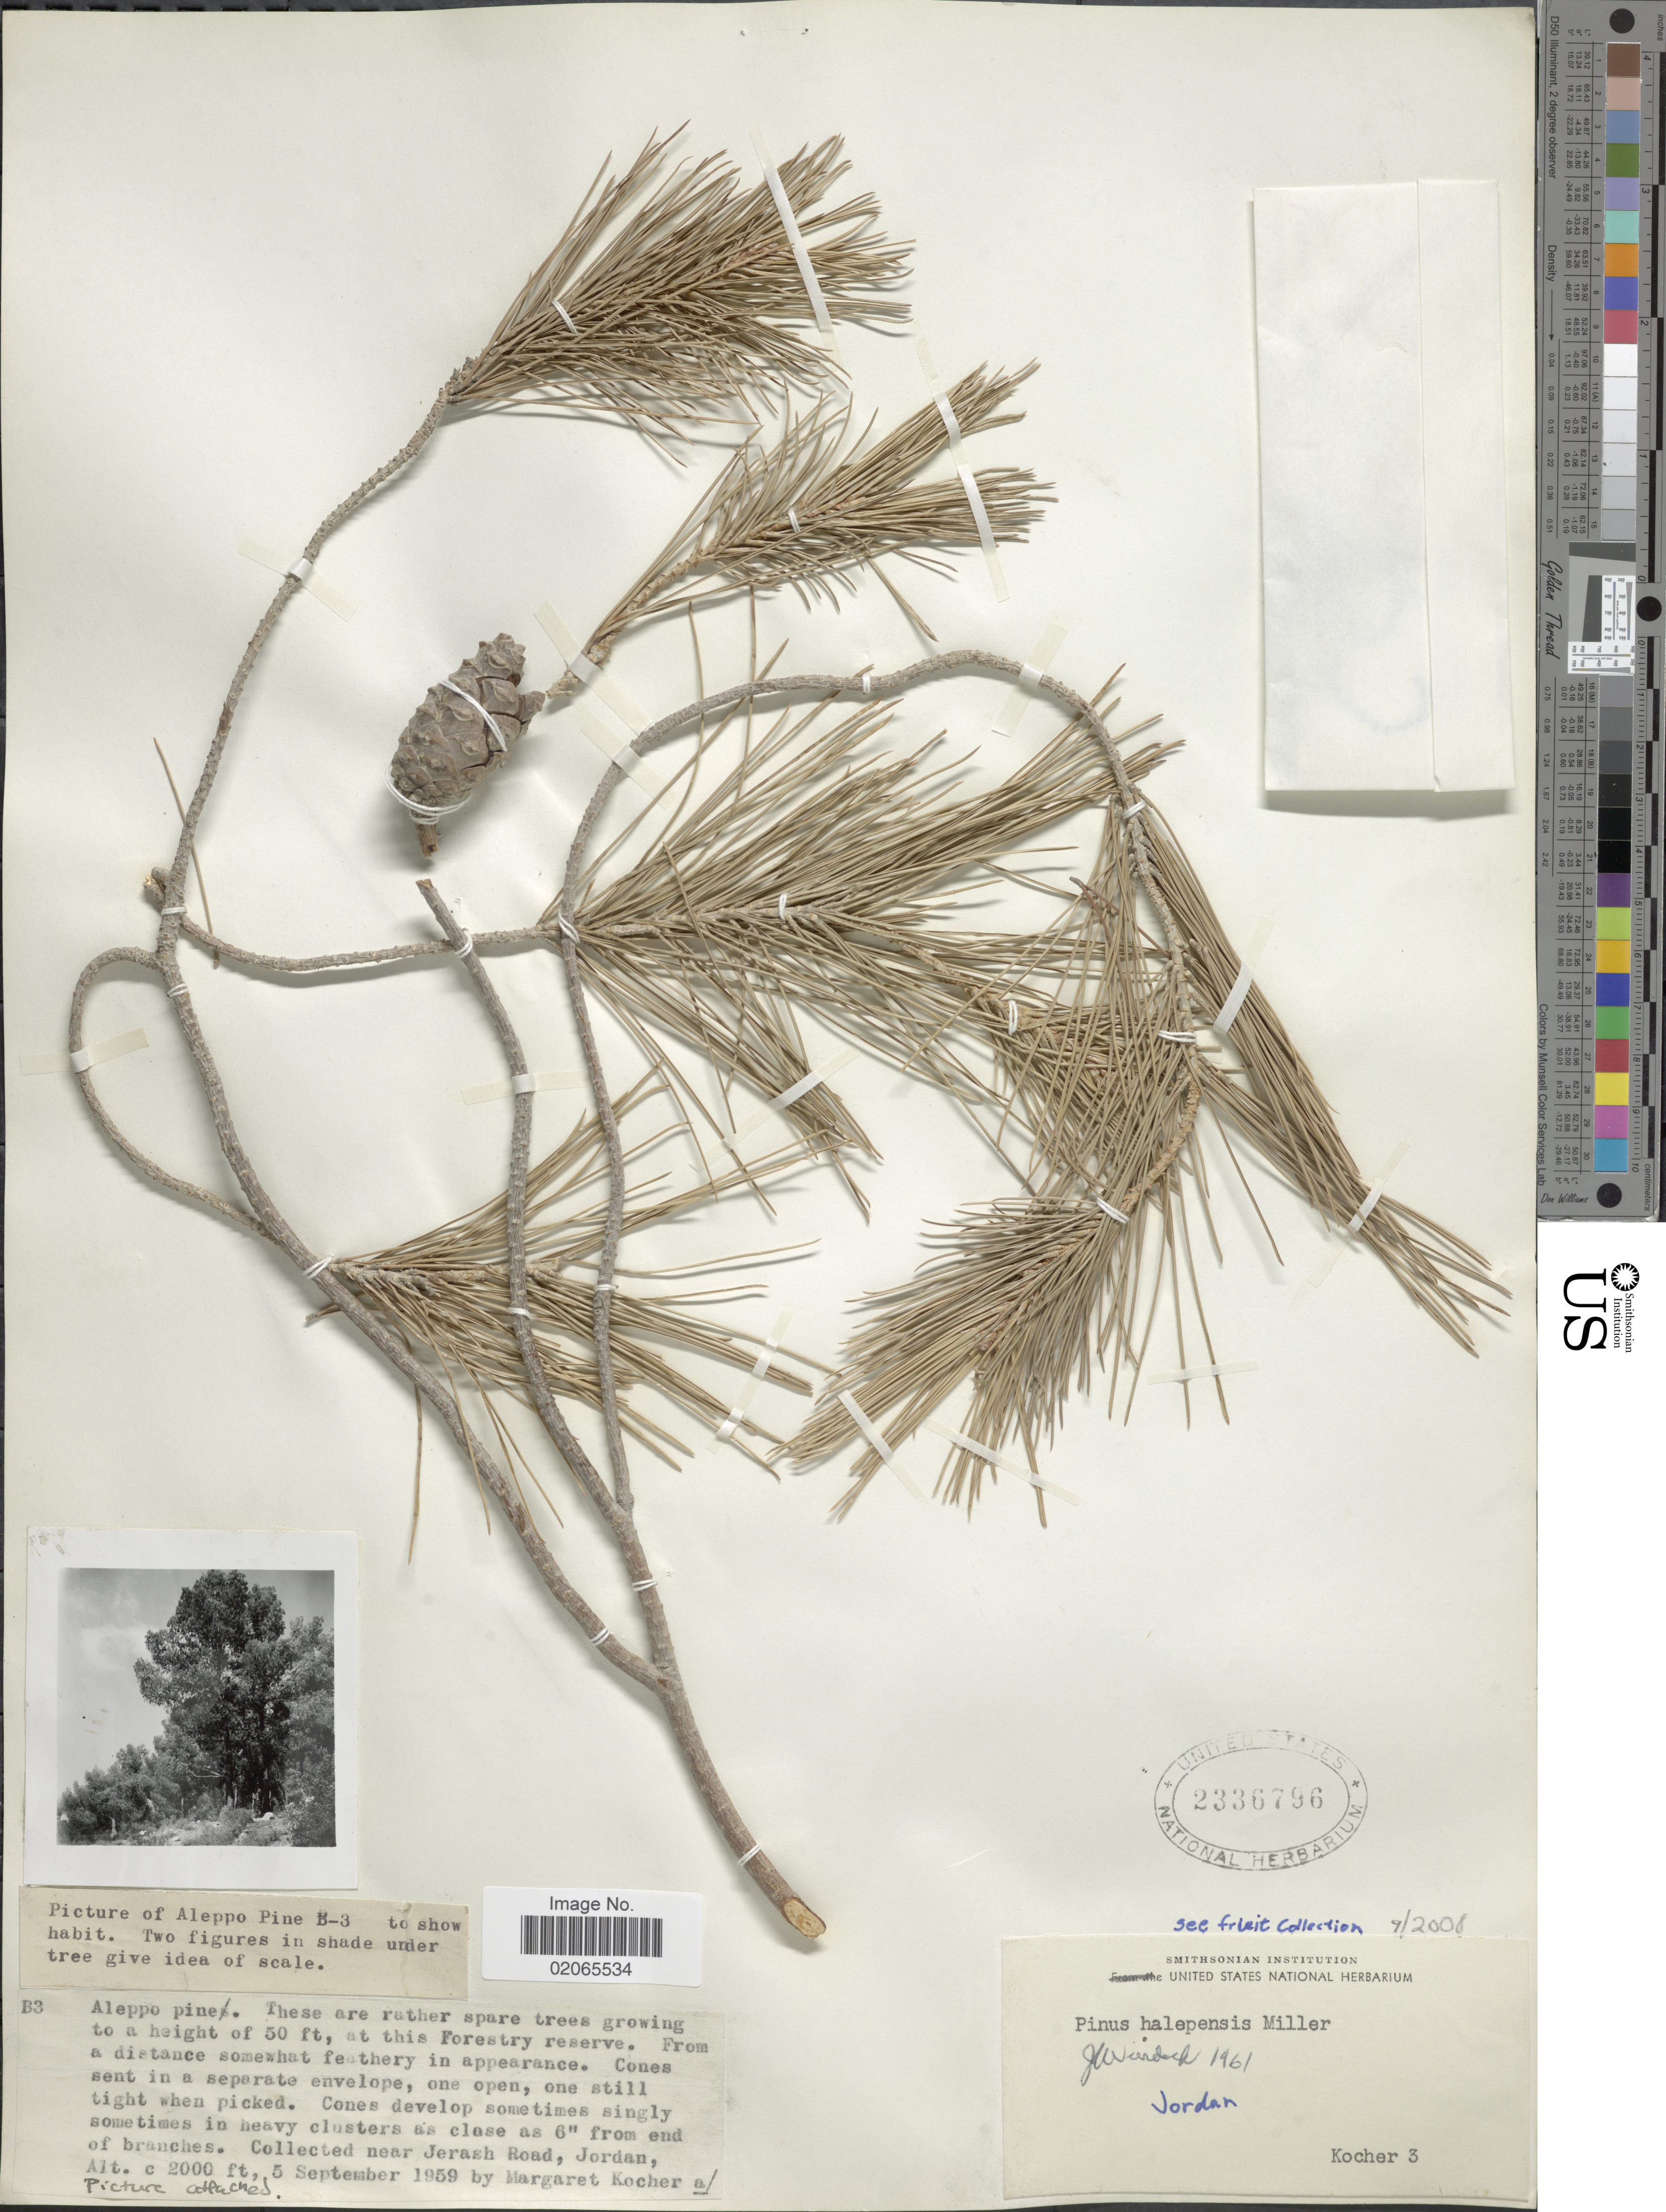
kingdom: Plantae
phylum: Tracheophyta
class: Pinopsida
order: Pinales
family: Pinaceae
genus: Pinus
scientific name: Pinus halepensis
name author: Mill.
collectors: M. Kocher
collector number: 3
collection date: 1959-09-05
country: Jordan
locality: Near Jerash Road,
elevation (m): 610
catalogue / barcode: US 2336796